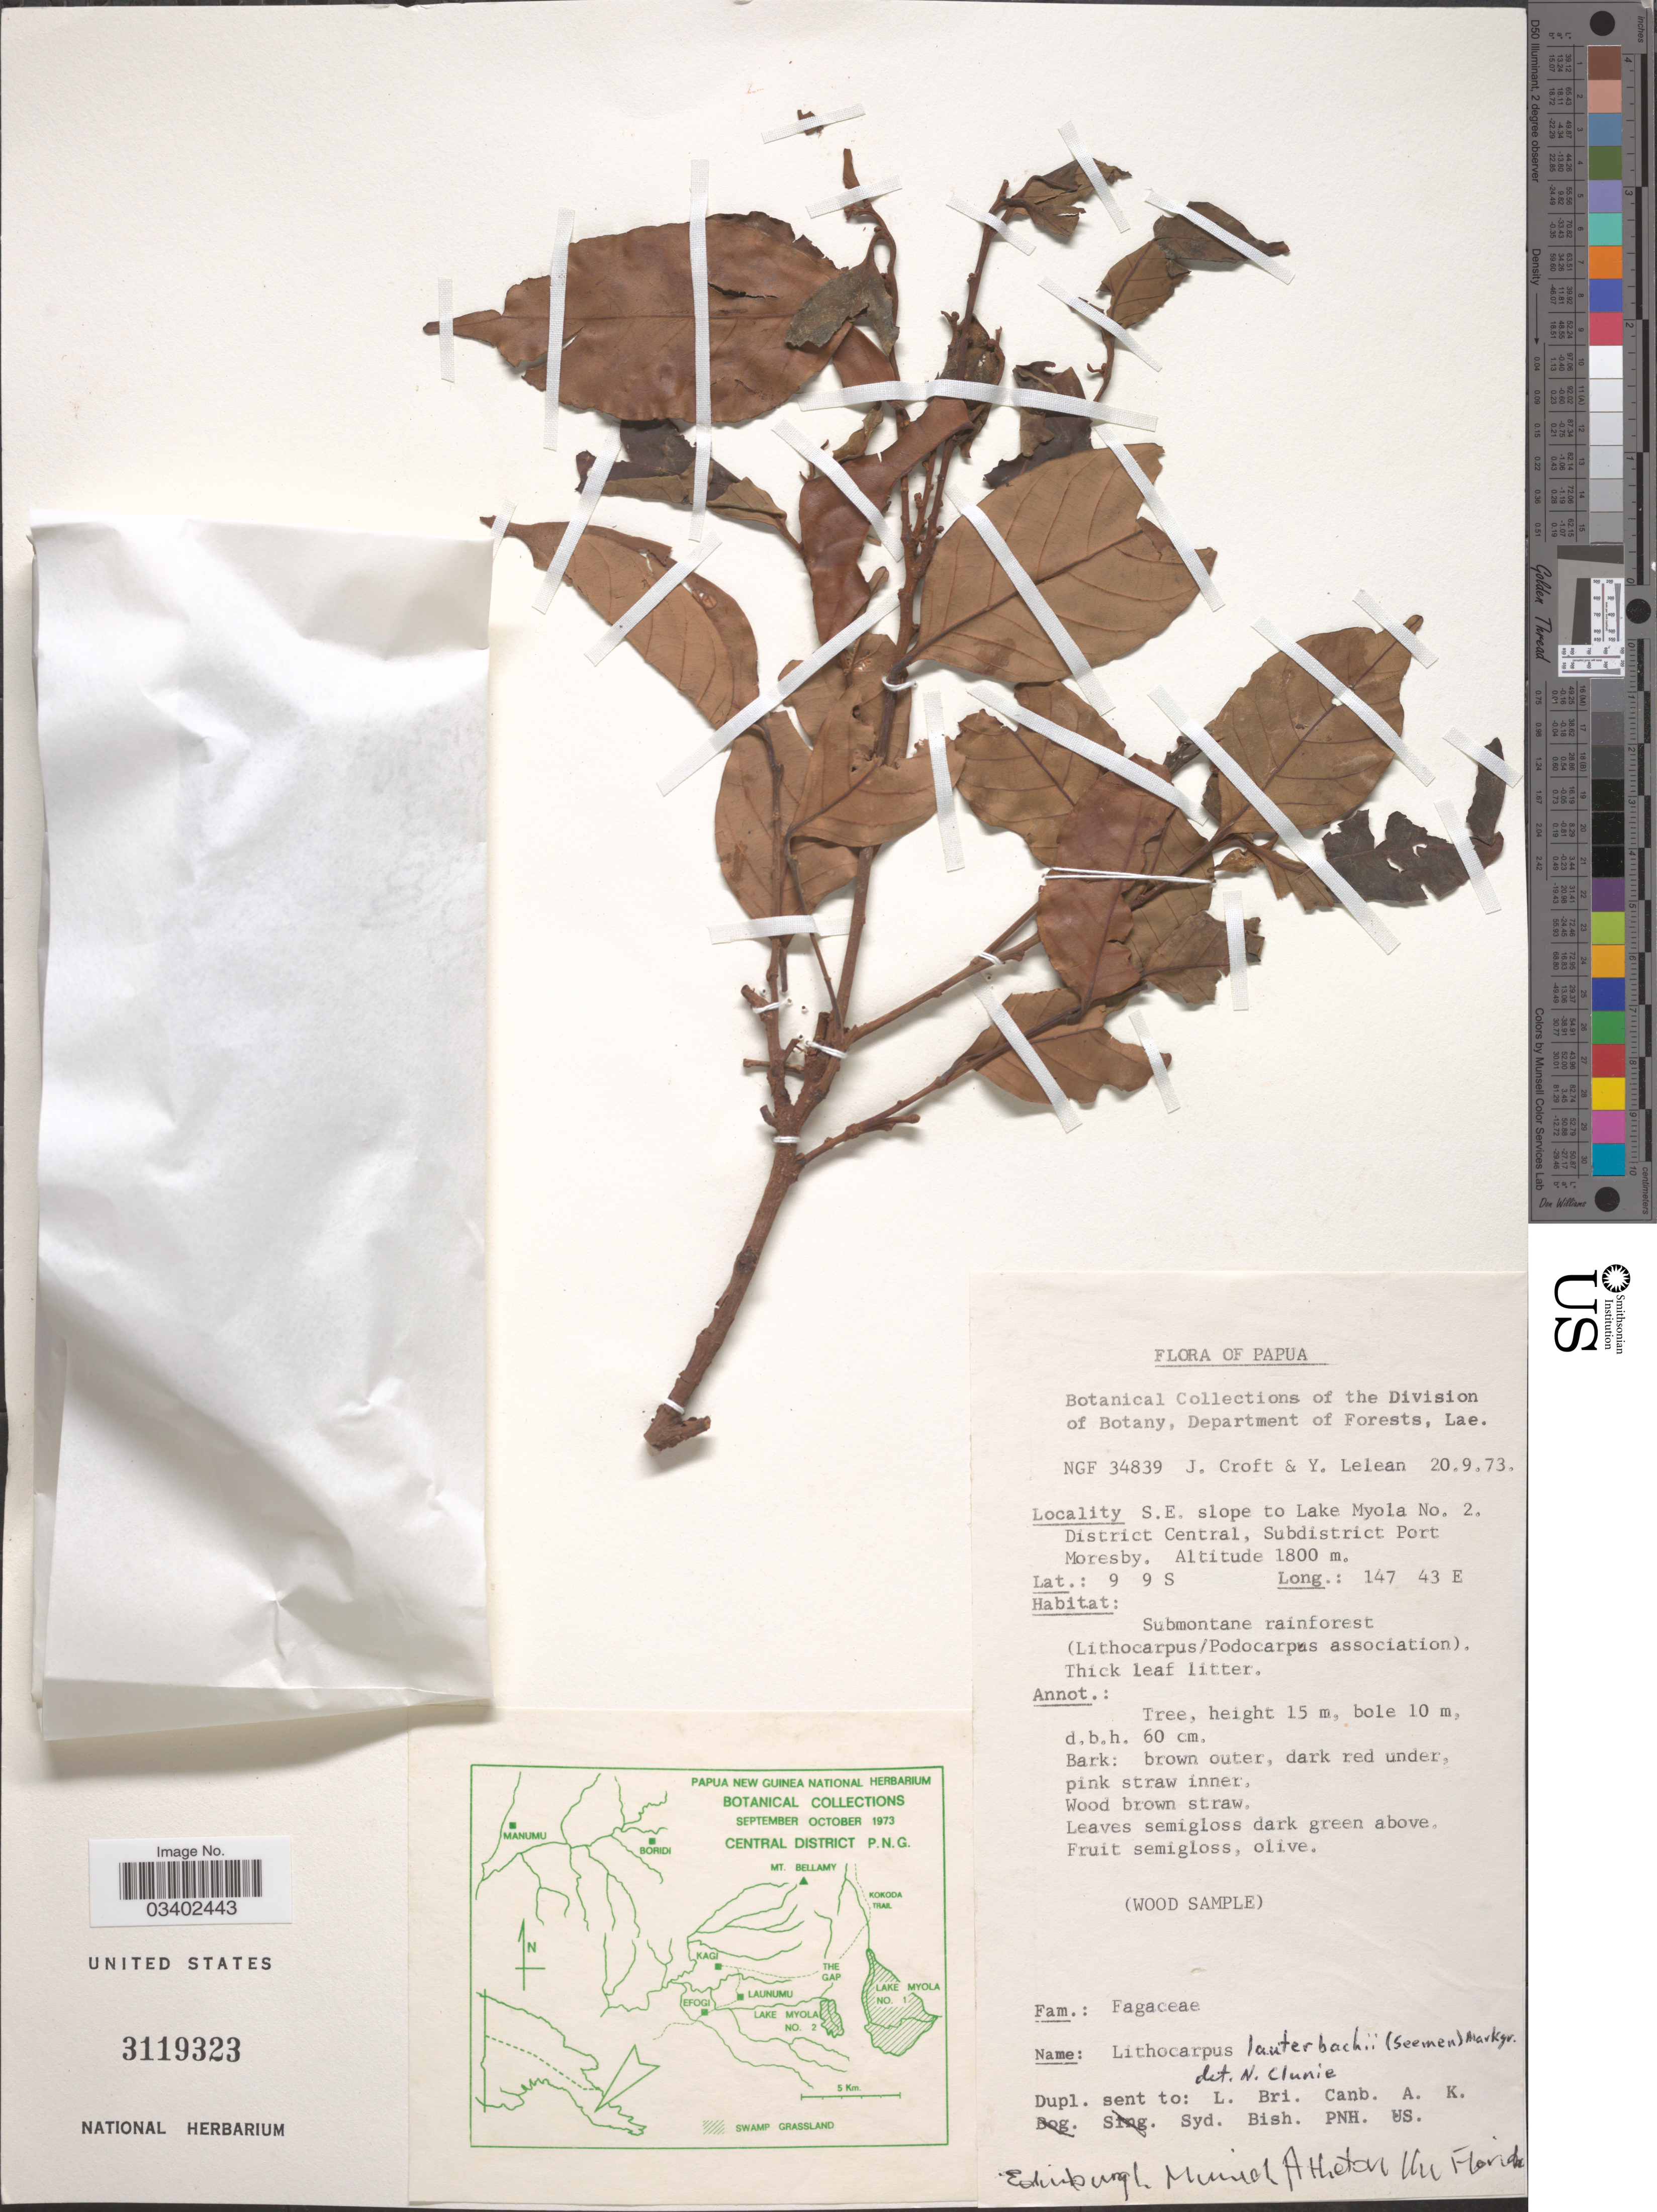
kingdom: Plantae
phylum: Tracheophyta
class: Magnoliopsida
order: Fagales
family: Fagaceae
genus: Lithocarpus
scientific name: Lithocarpus lauterbachii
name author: (Seem.) Markgr.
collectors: J. Croft & Y. Lelean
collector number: NGF 34839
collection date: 1973-09-20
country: Papua New Guinea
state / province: Central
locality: Papua. S.E. slope to Lake Myola No. 2. District Central, Subdistrict Port Moresby.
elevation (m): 1800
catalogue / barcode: US 3119323